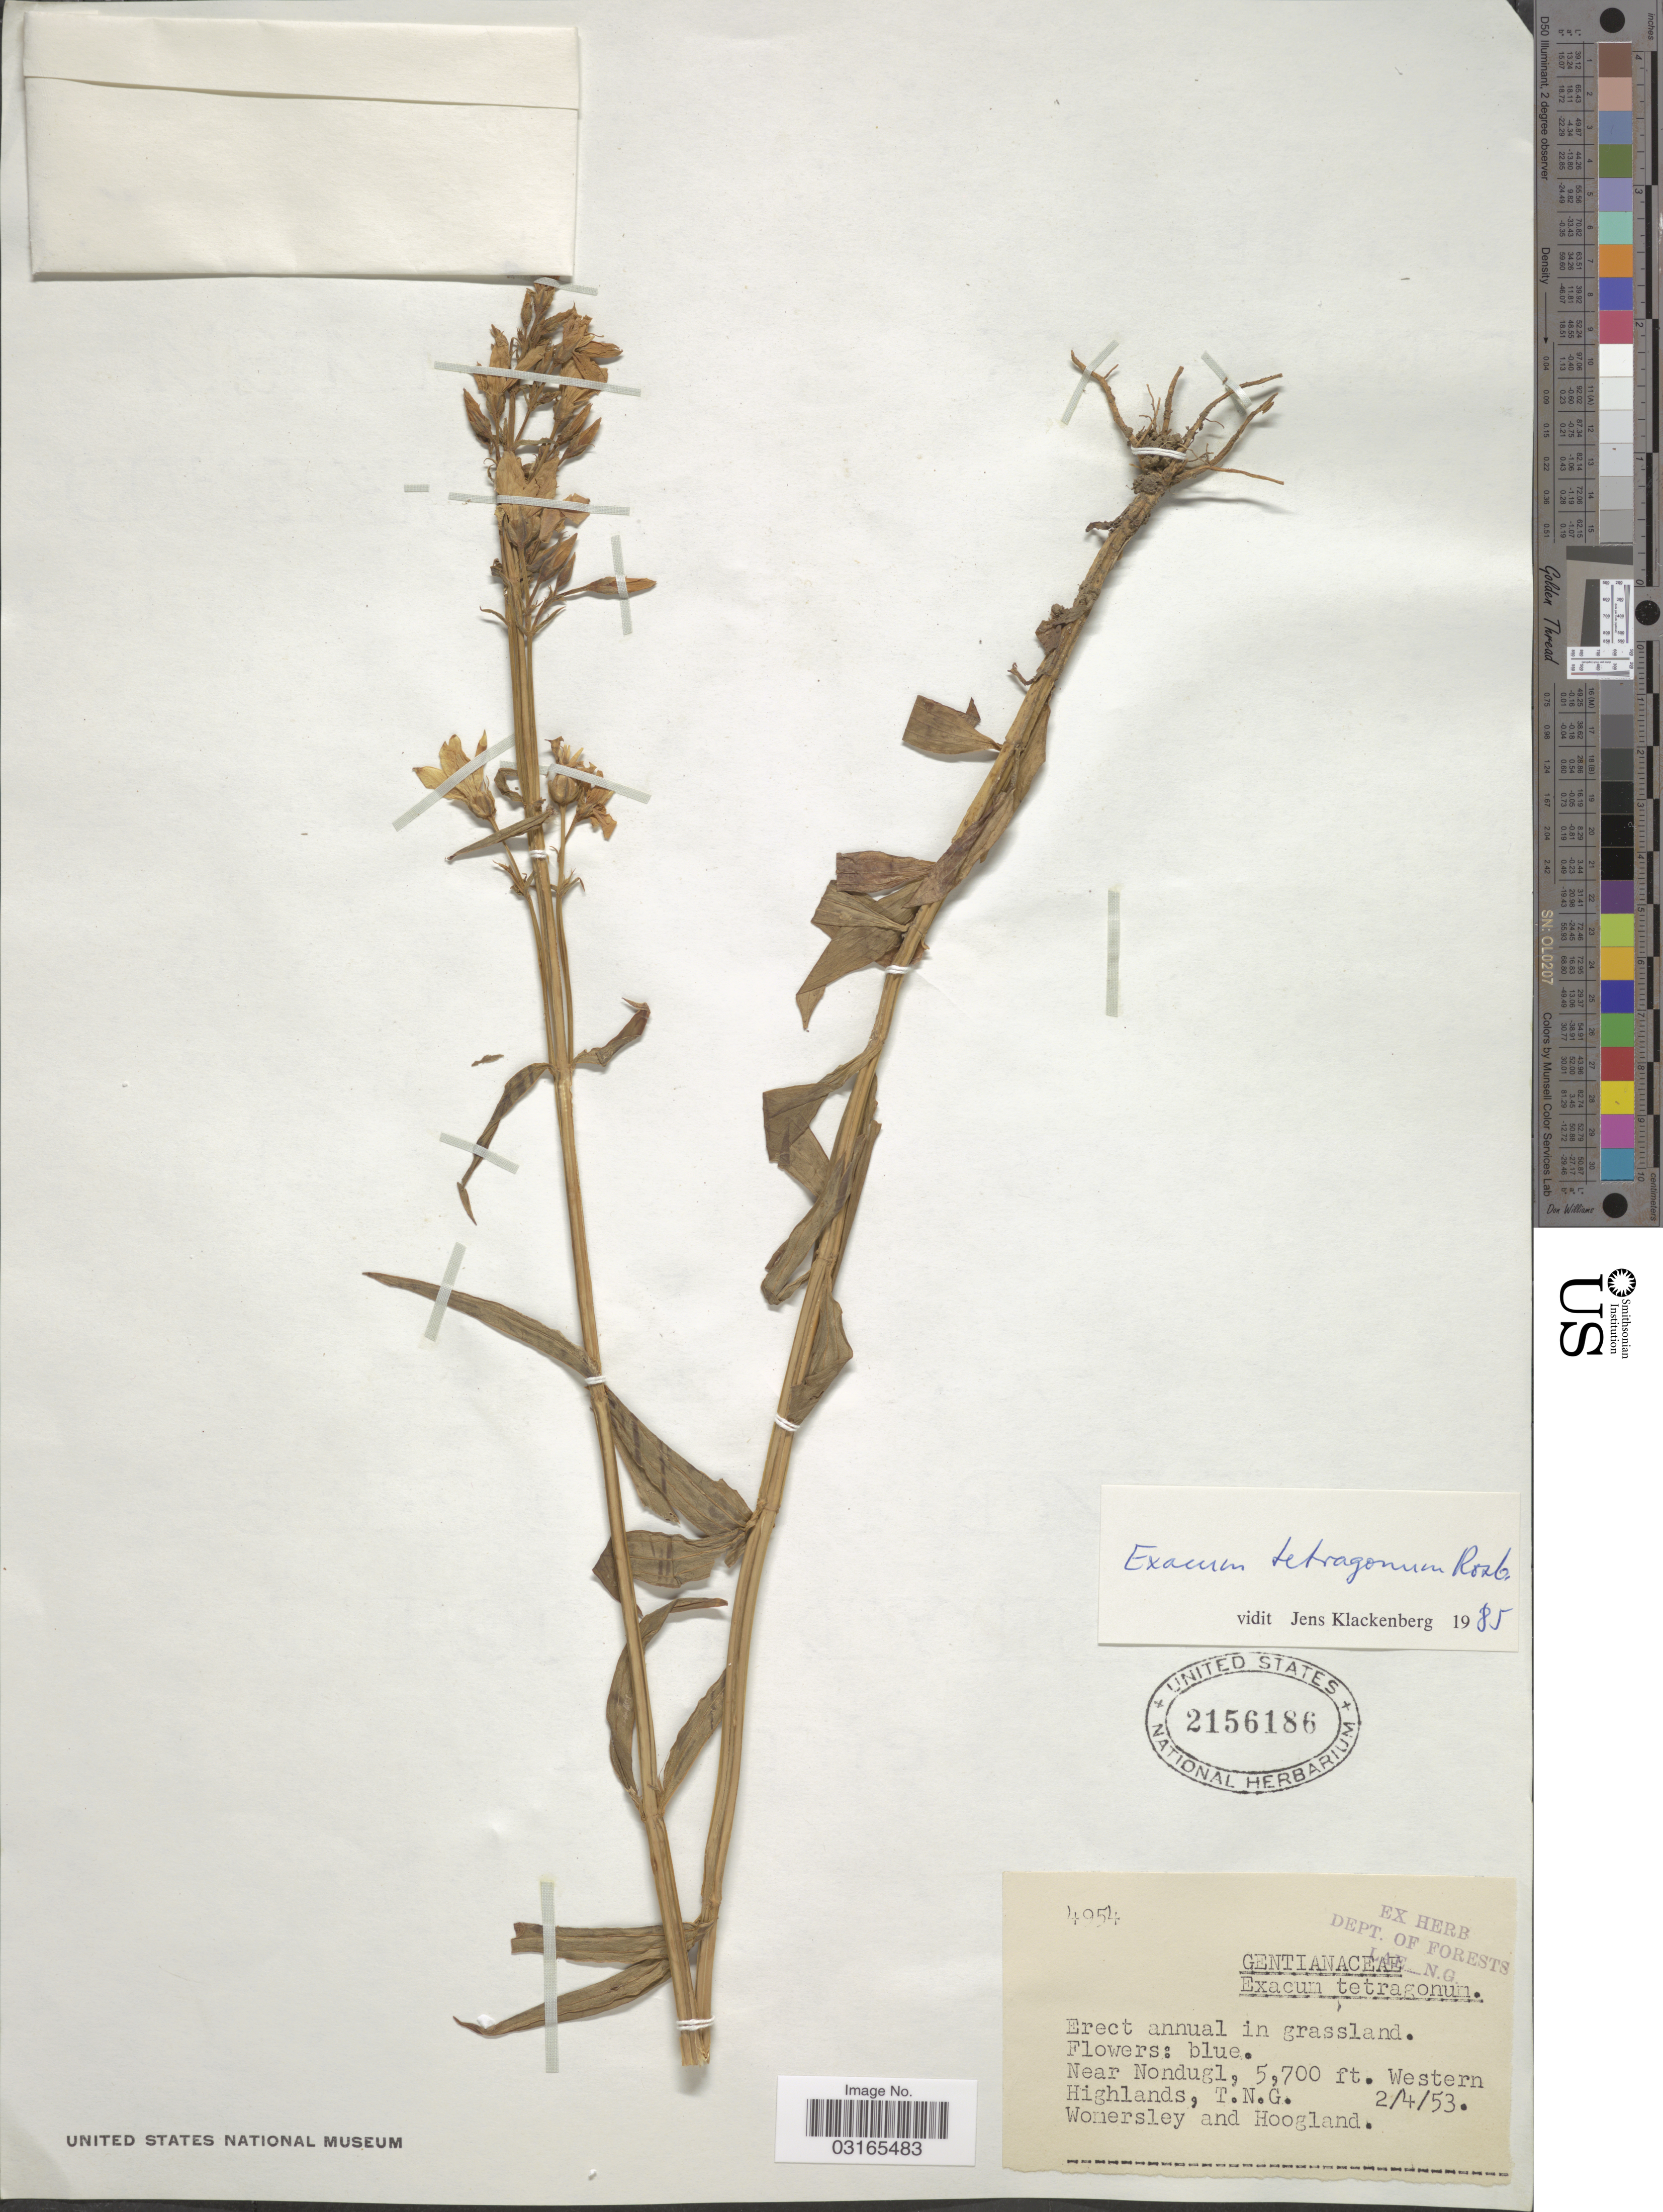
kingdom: Plantae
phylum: Tracheophyta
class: Magnoliopsida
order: Gentianales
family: Gentianaceae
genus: Exacum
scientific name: Exacum tetragonum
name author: Roxb.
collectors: Womersley & Hoogland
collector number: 4954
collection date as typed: Transcribed d/m/y: 2/4/53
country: Papua New Guinea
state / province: Western Highlands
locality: Near Nondugl, T.N.G.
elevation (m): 1737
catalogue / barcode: US 2156186